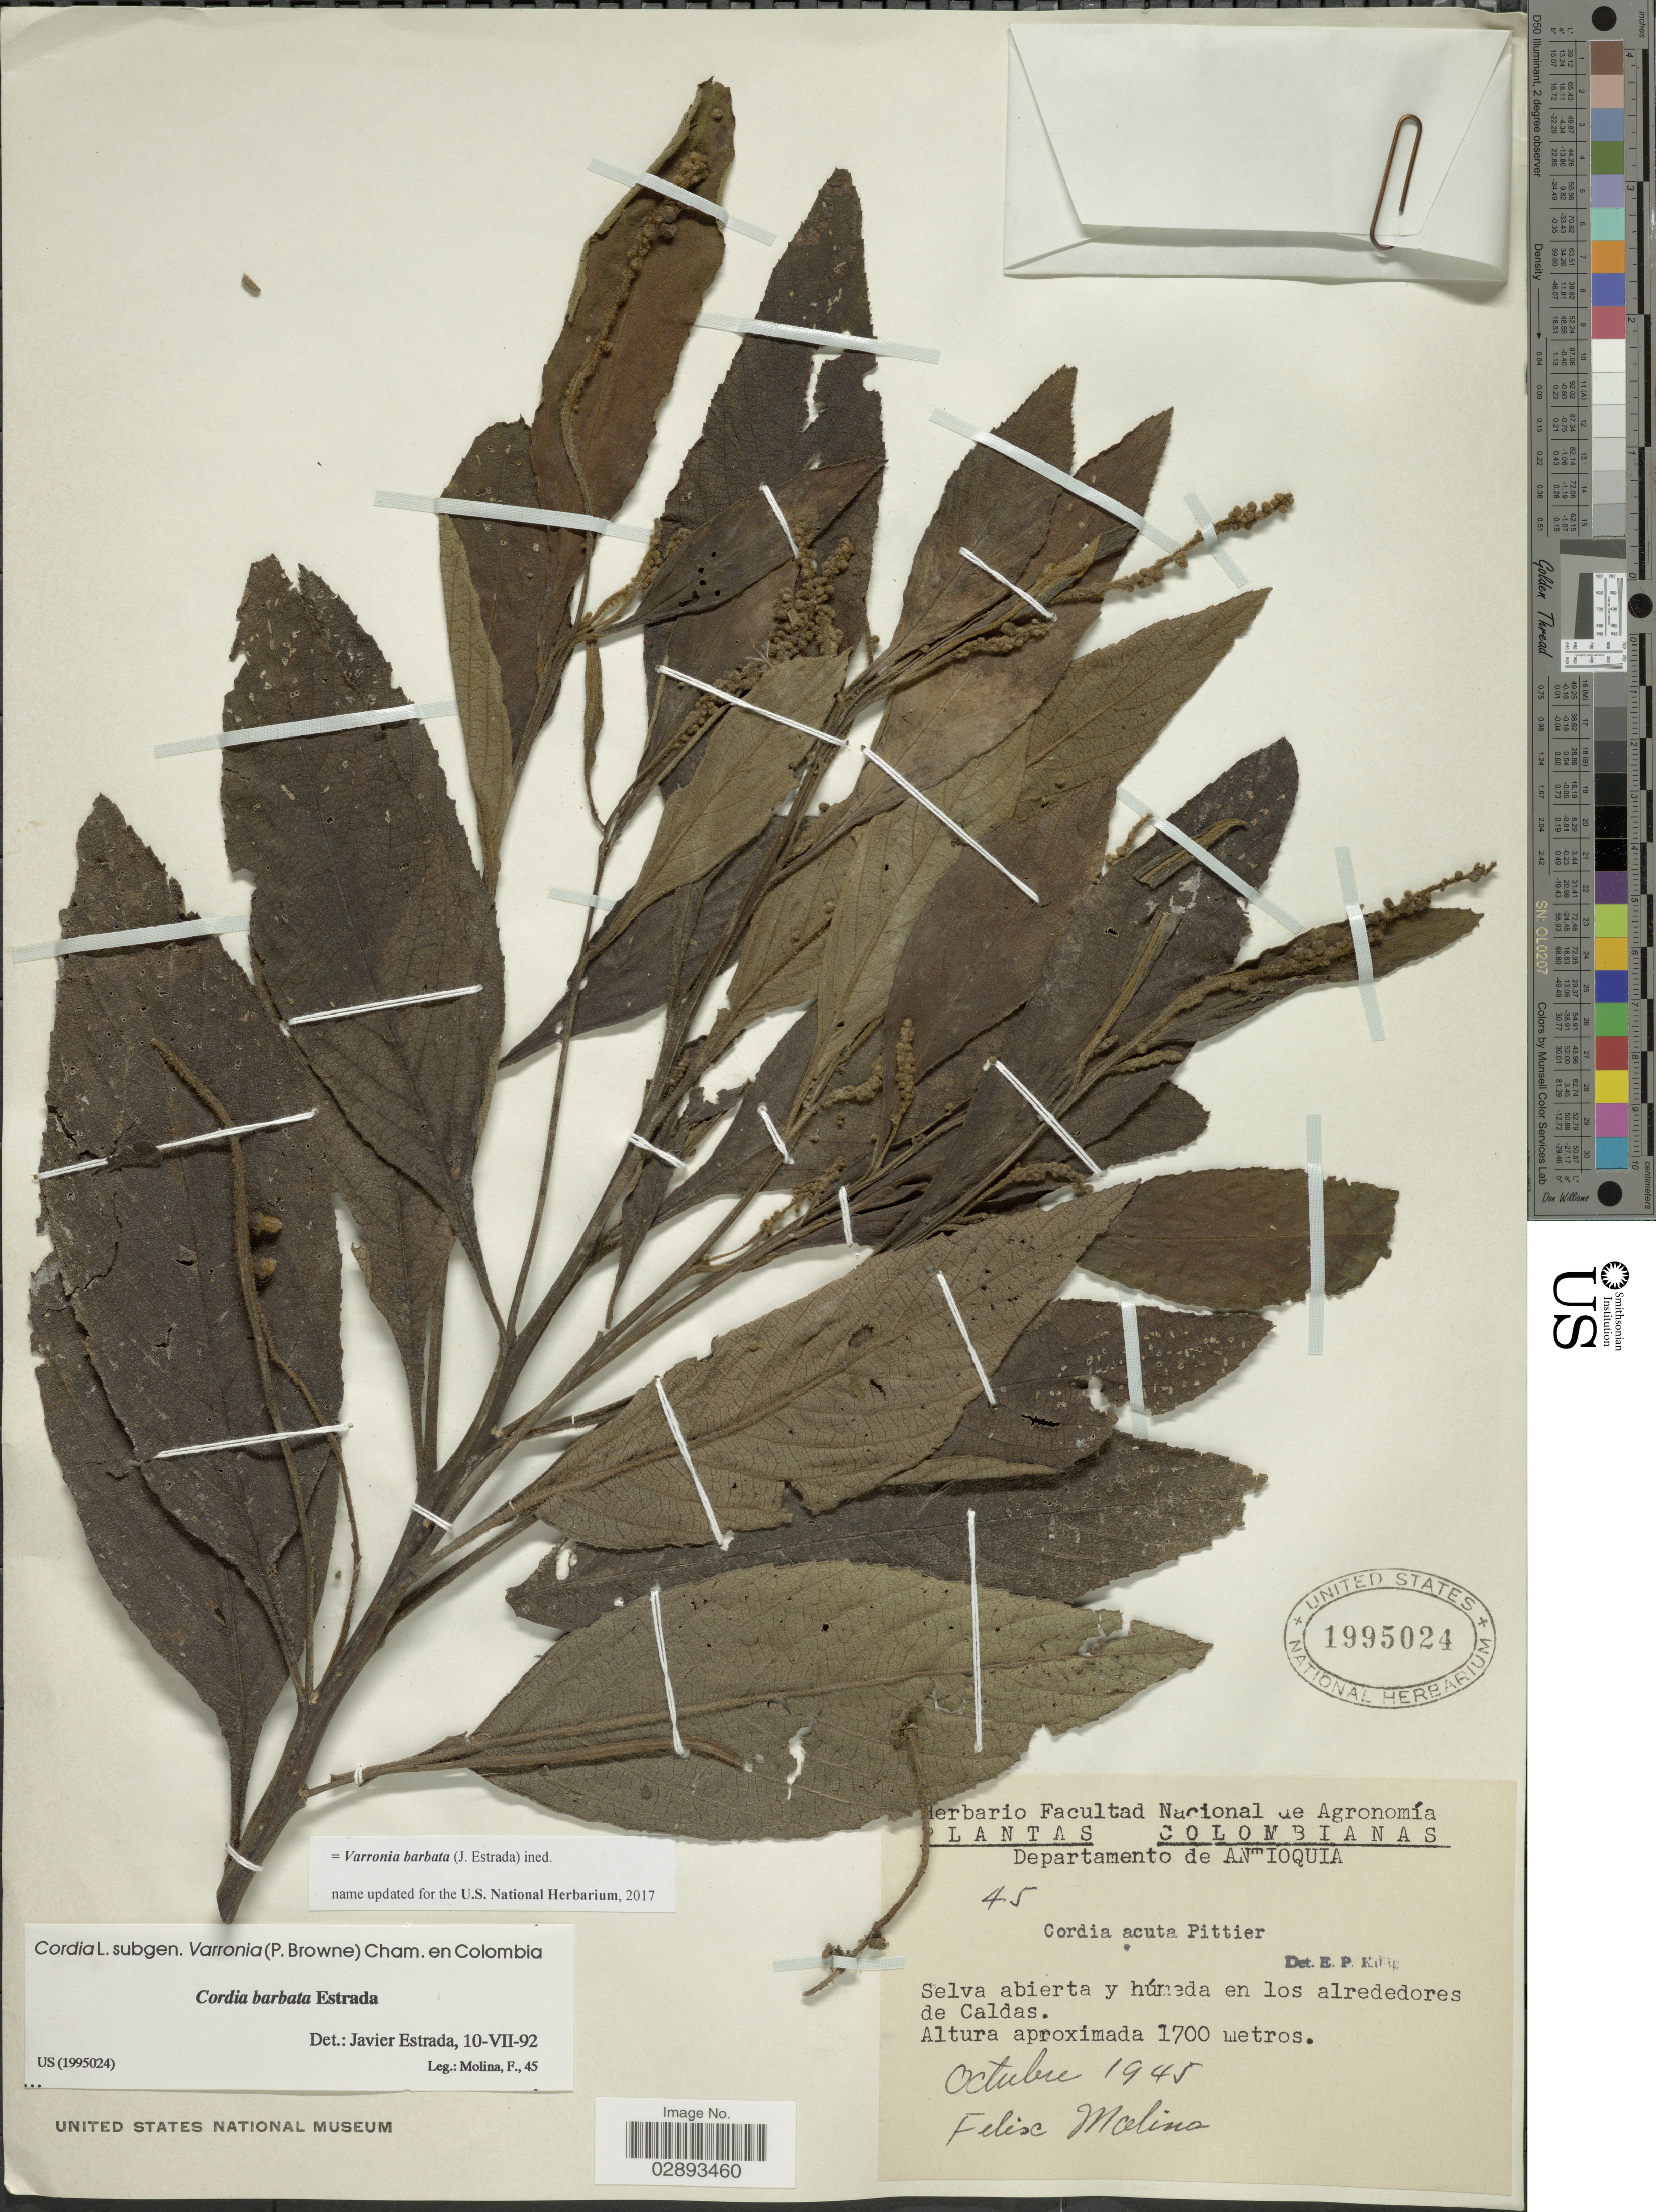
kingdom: Plantae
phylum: Tracheophyta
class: Magnoliopsida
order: Boraginales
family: Cordiaceae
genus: Varronia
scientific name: Varronia barbata (J. Estrada) comb. nov. ined.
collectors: F. Molina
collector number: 45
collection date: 1945-10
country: Colombia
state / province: Antioquia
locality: Departamento de Antioquia, Selva abierta y húmeda en los alrededores de Caldas.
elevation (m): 1700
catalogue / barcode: US 1995024